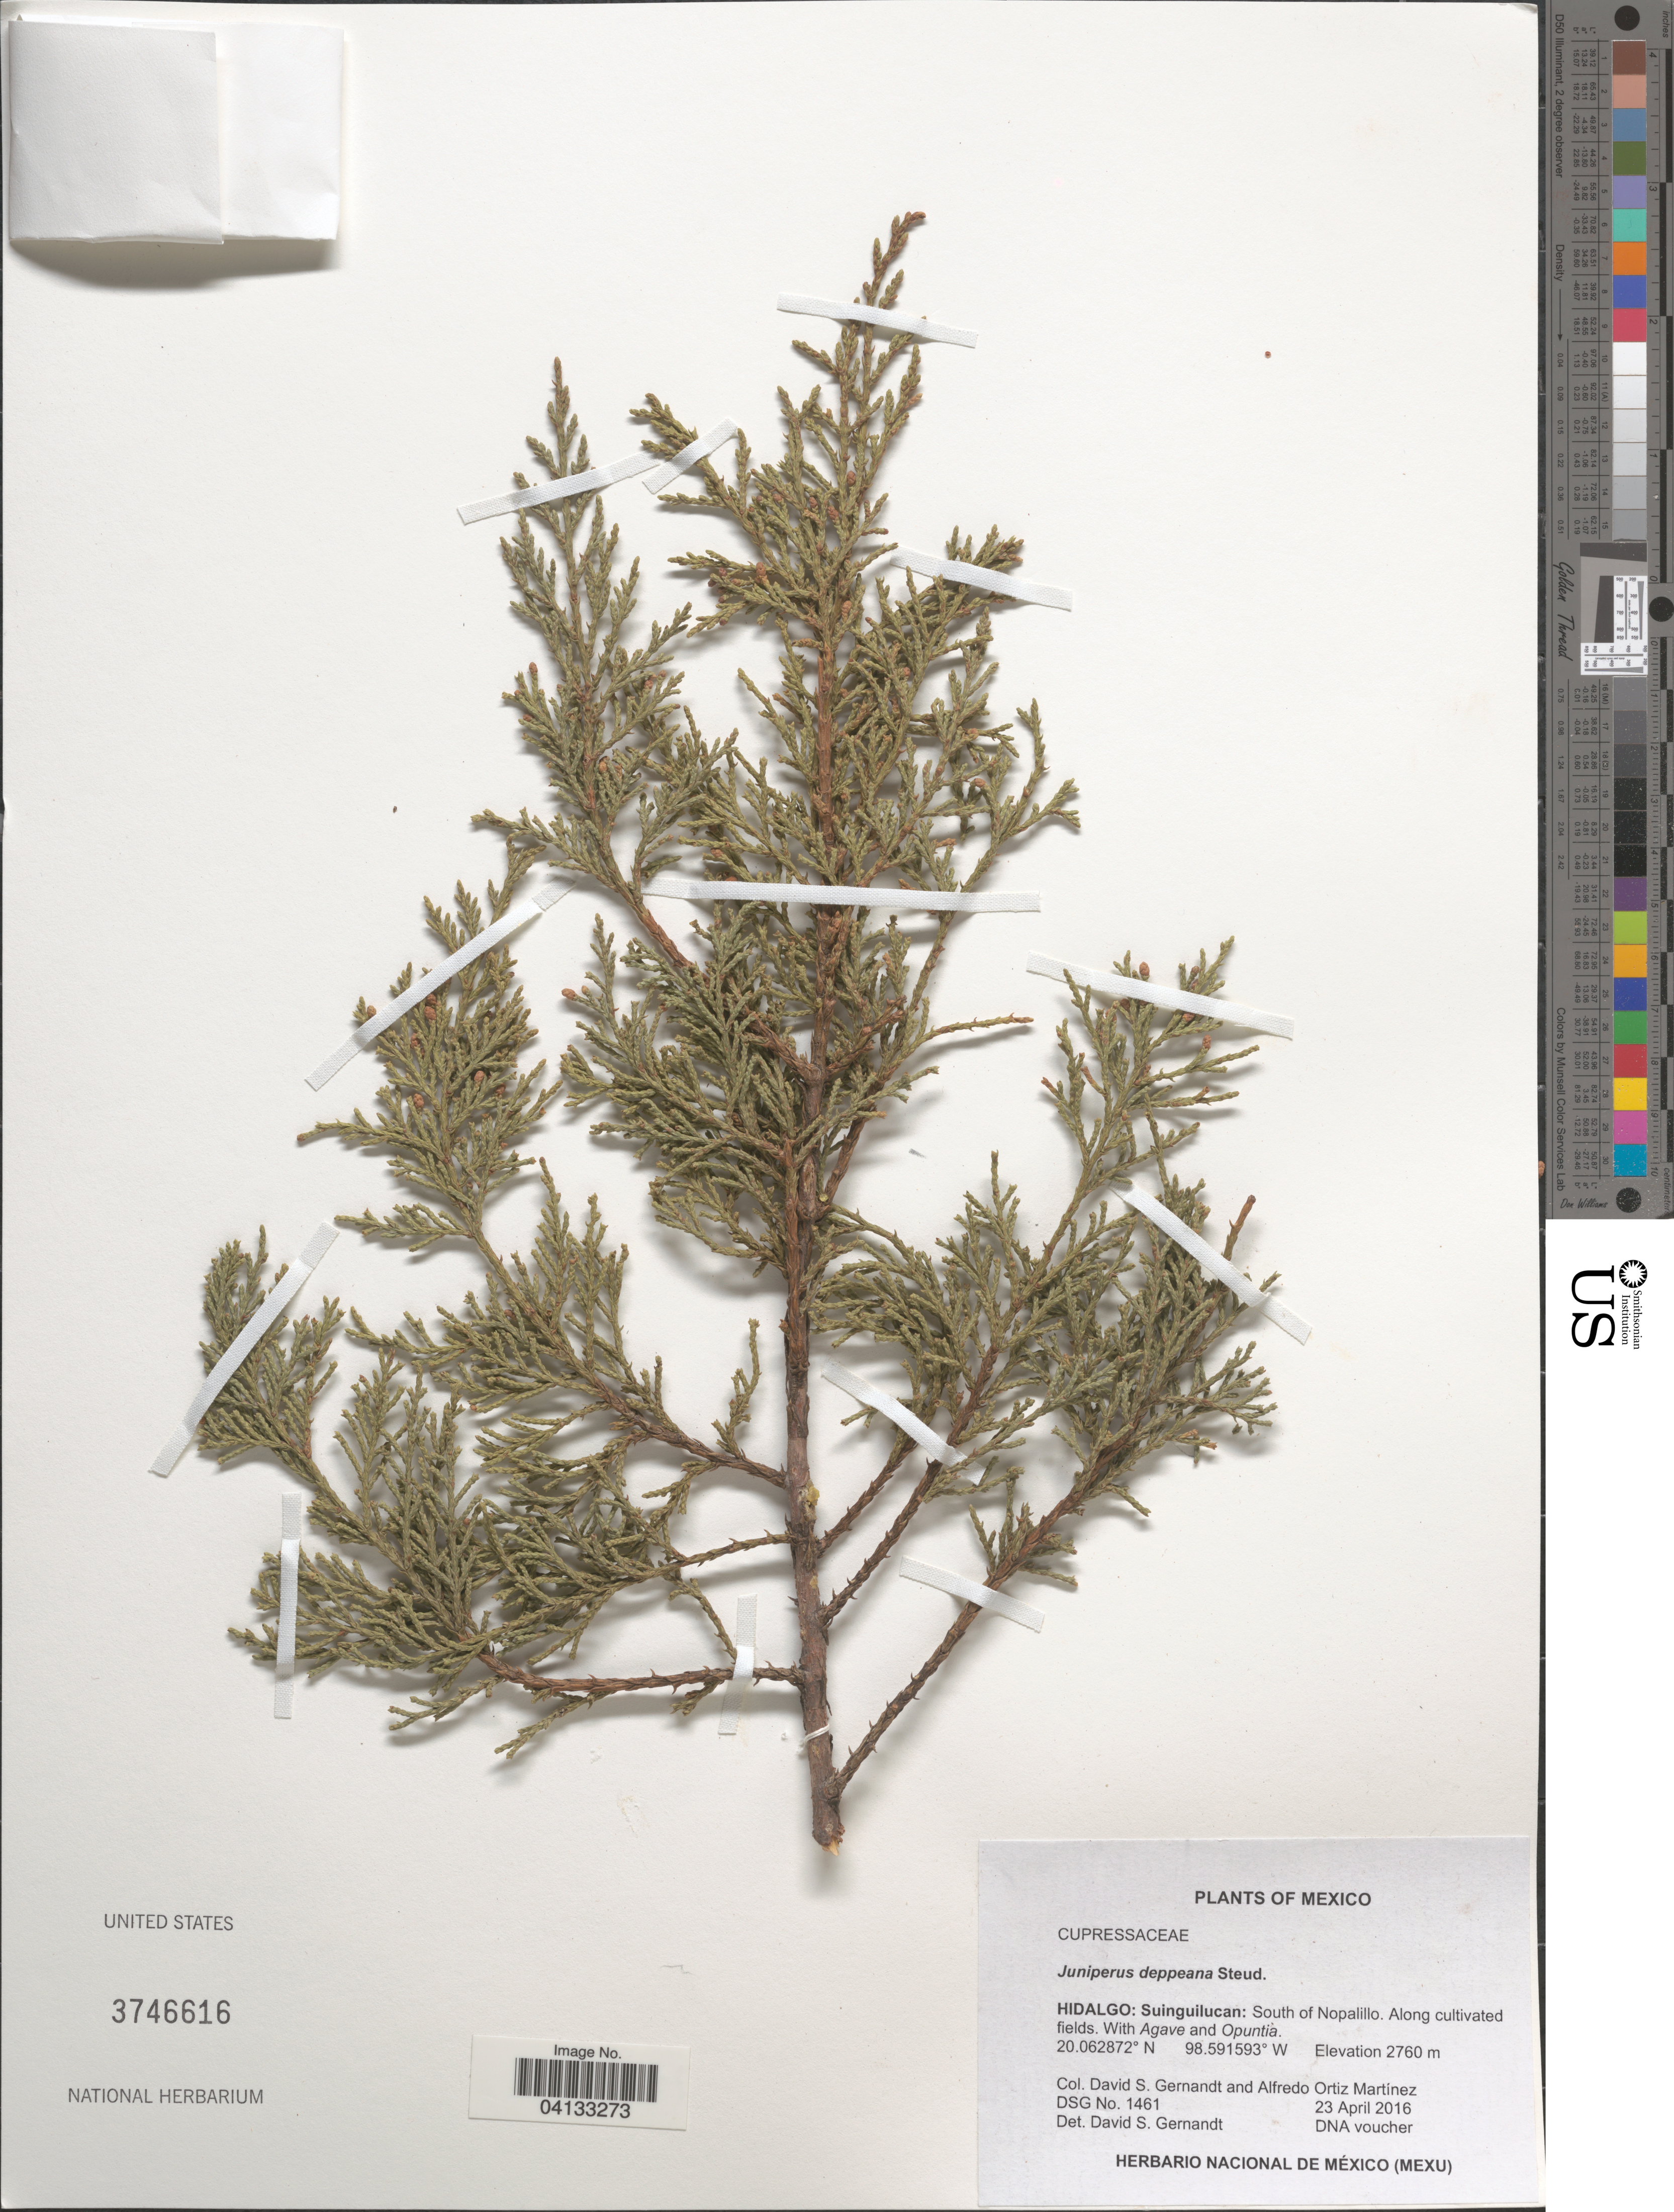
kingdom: Plantae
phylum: Tracheophyta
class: Pinopsida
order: Pinales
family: Cupressaceae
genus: Juniperus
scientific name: Juniperus deppeana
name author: Steud.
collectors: D. S. Gernandt & A. Ortiz Martínez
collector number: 1461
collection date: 2016-04-23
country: Mexico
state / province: Hidalgo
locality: Suinguilucan: South of Nopalillo. Along cultivated fields.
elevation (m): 2760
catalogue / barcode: US 3746616